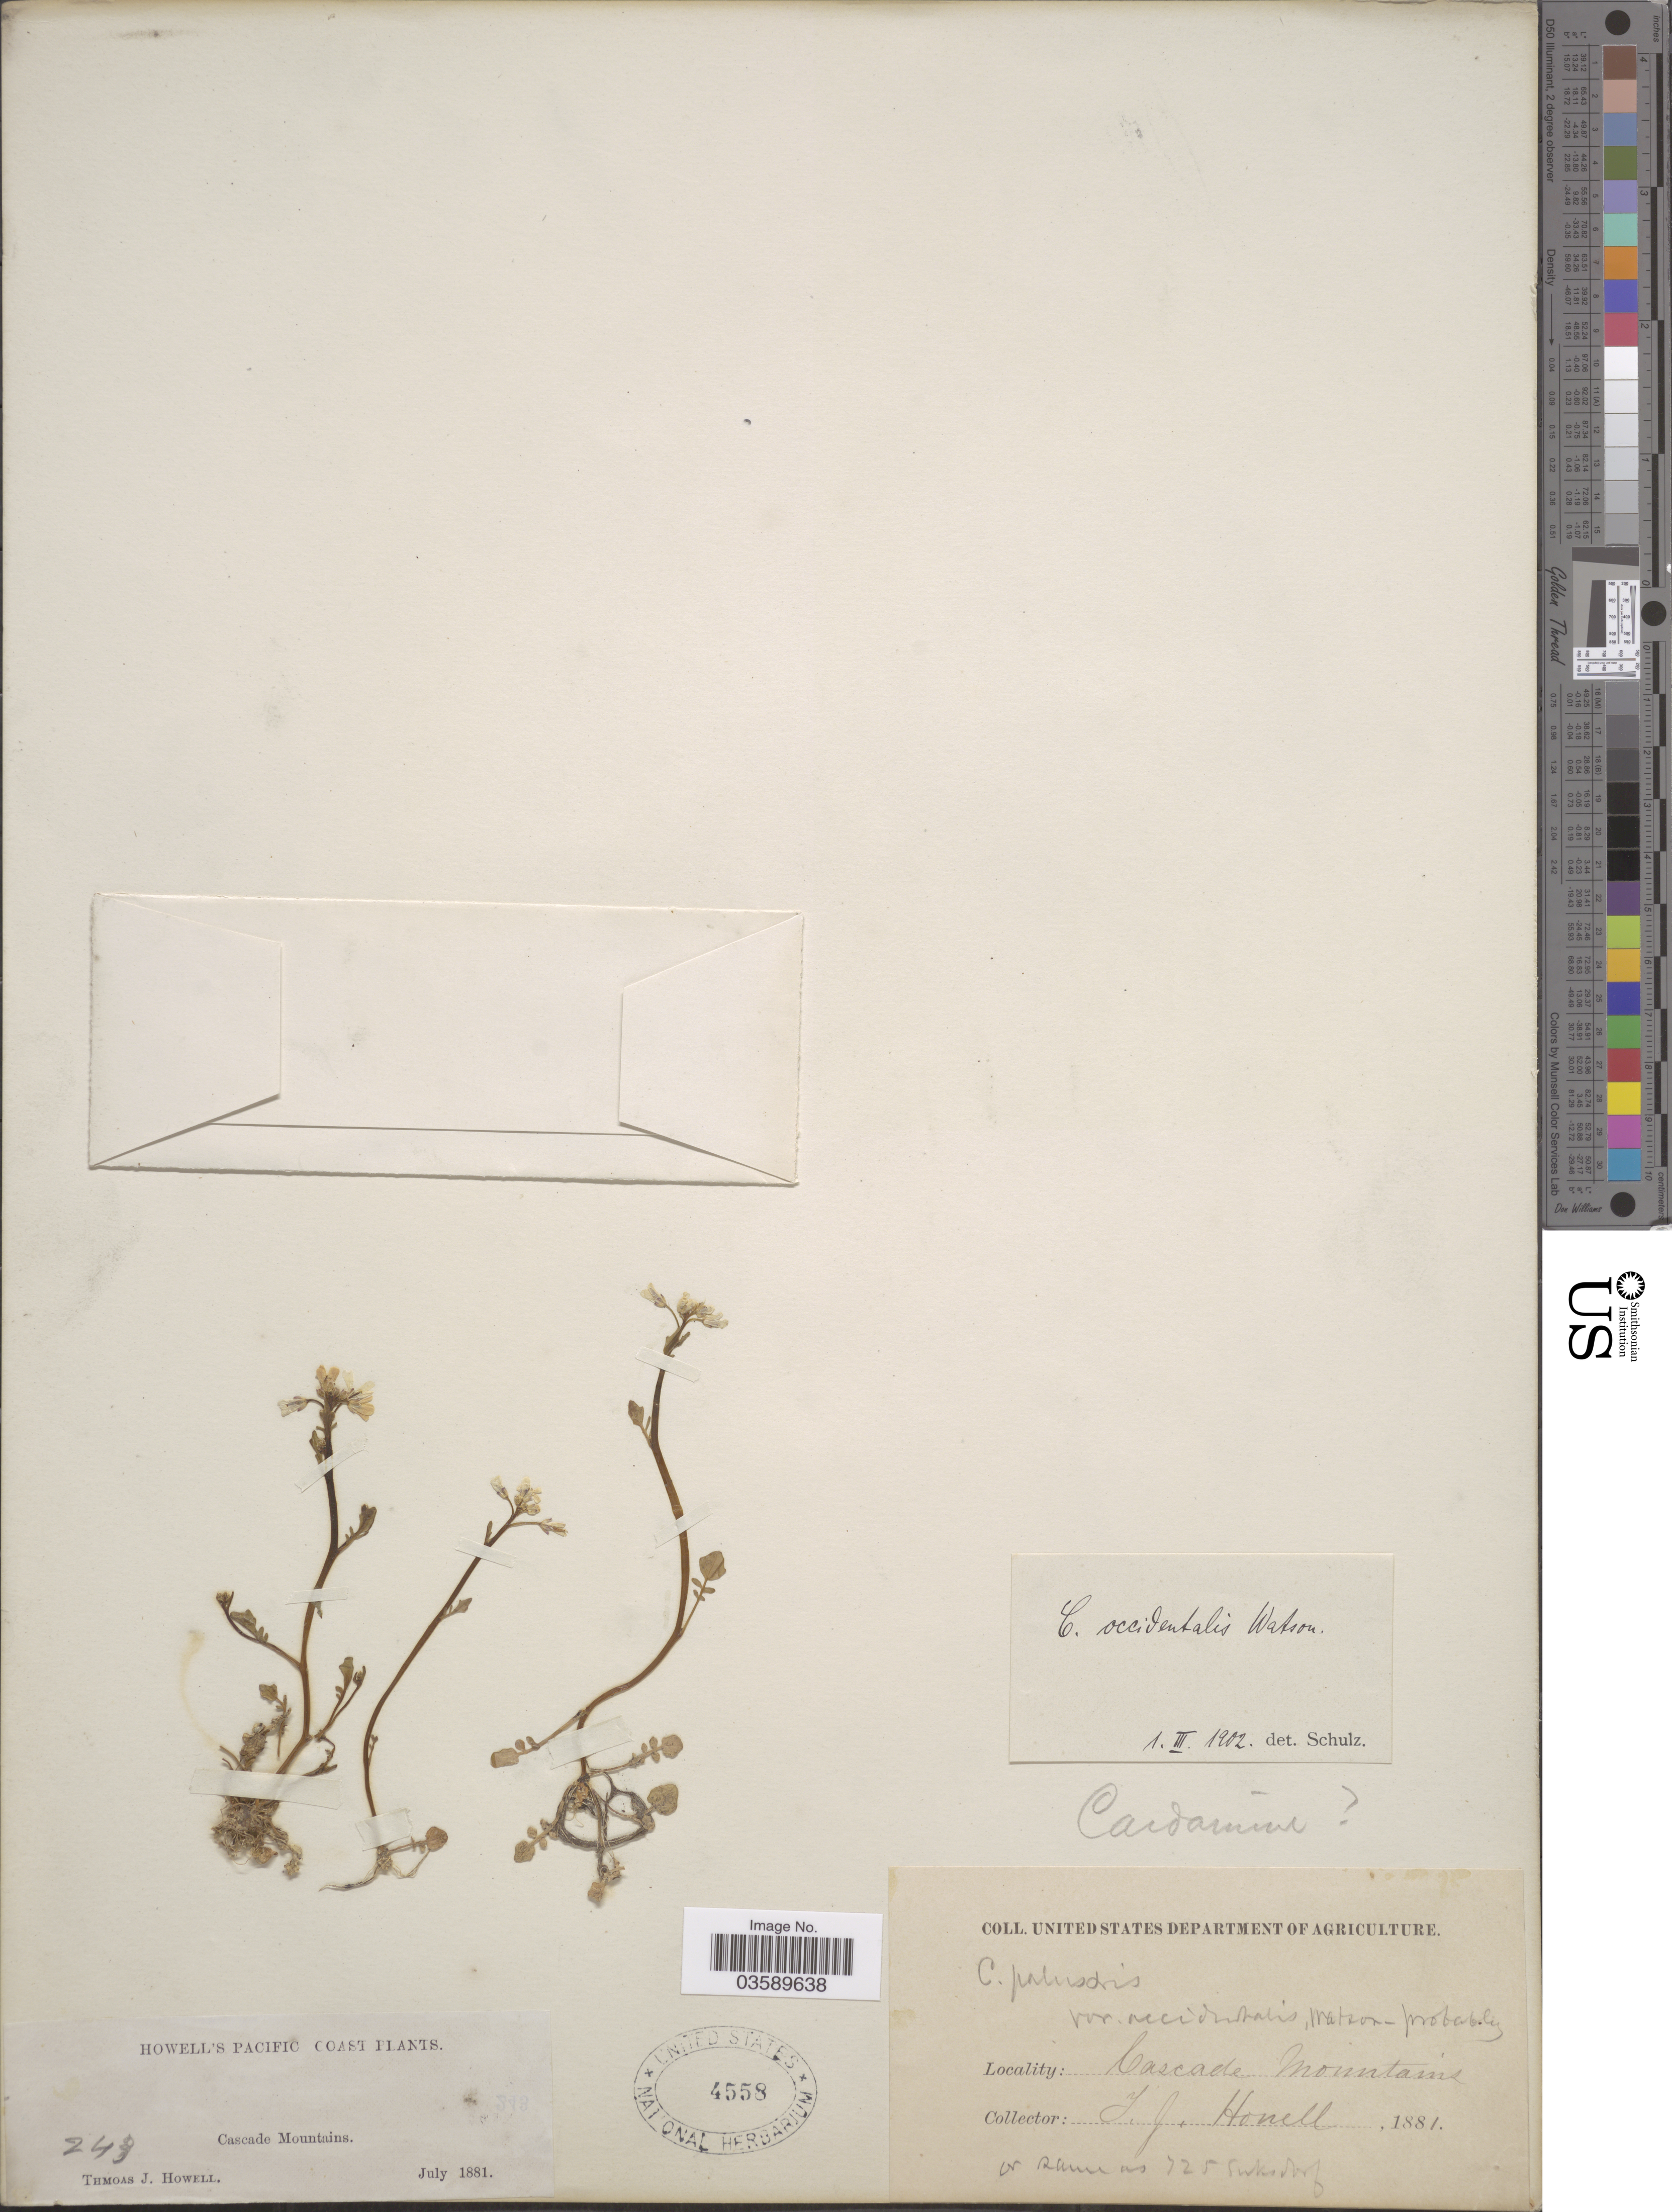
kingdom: Plantae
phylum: Tracheophyta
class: Magnoliopsida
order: Brassicales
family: Brassicaceae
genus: Cardamine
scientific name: Cardamine occidentalis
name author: (S. Watson ex B.L. Rob.) Howell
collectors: T. J. Howell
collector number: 249*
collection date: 1881-07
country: United States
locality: Pacific Coast. Cascade Mountains.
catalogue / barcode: US 4558